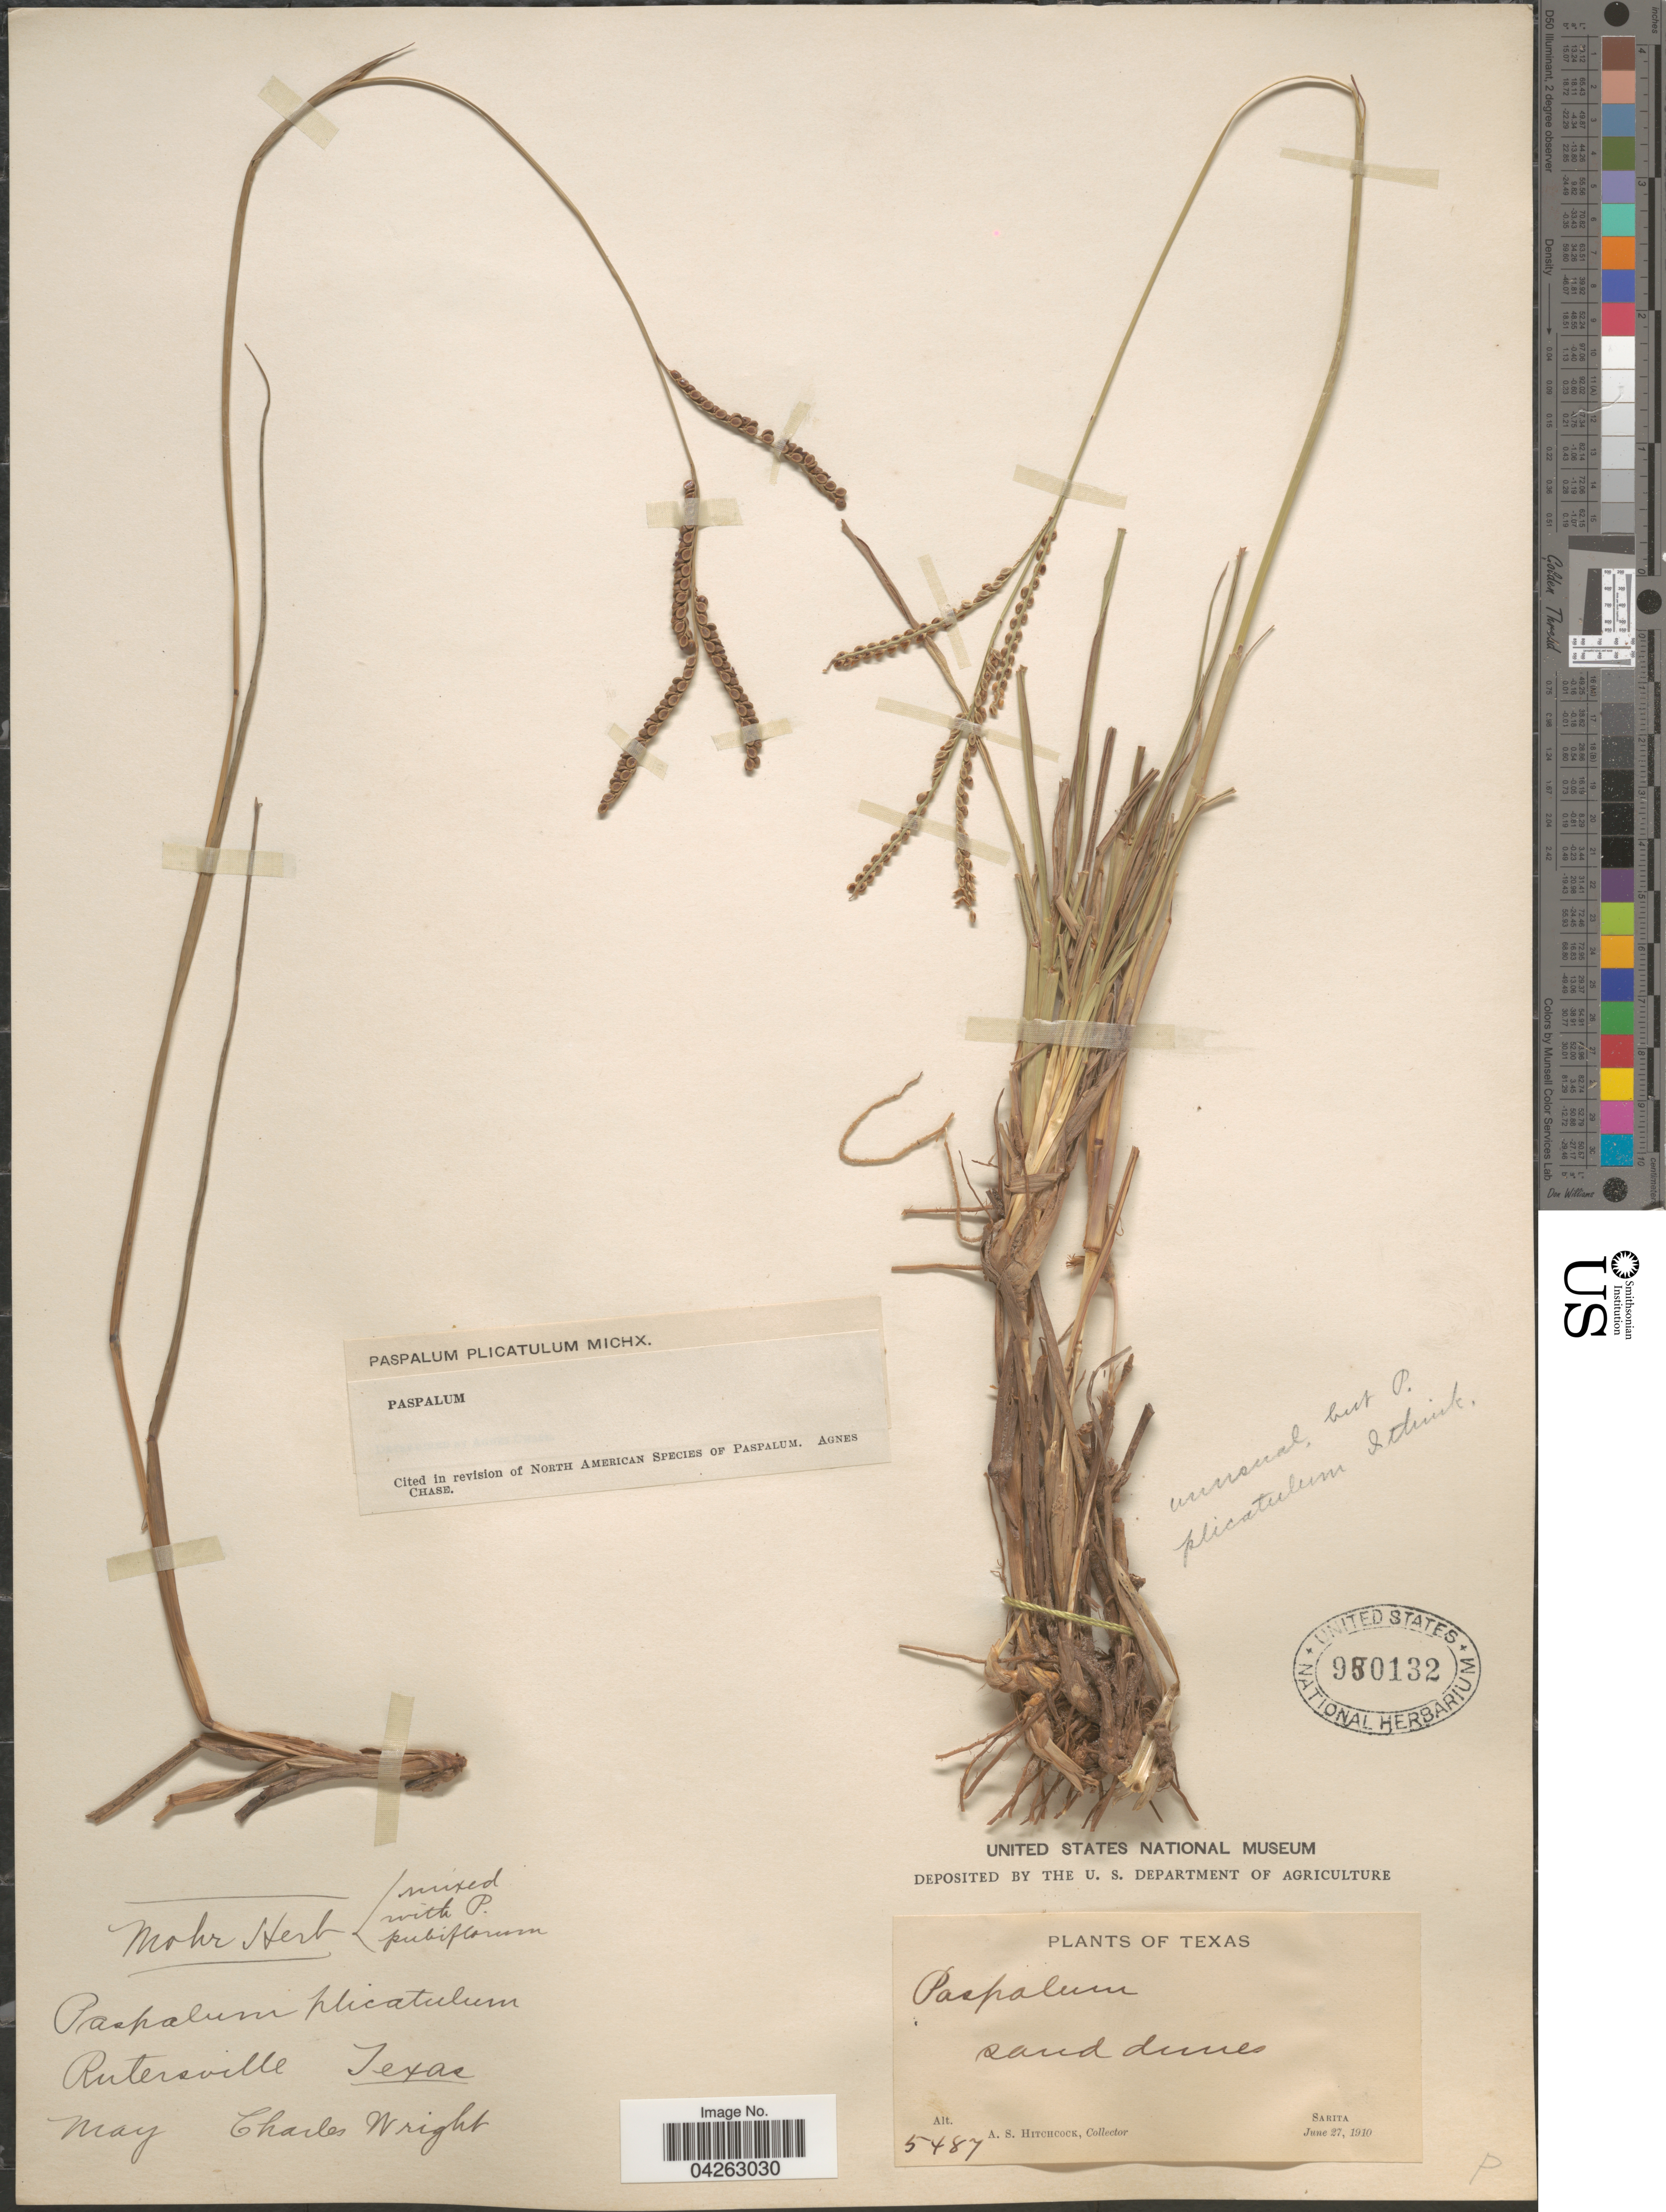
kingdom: Plantae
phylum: Tracheophyta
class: Liliopsida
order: Poales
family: Poaceae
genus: Paspalum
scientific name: Paspalum plicatulum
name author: Michx.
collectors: A. S. Hitchcock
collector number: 5487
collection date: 1910-06-27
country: United States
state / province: Texas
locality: Sarita.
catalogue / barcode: US 950132